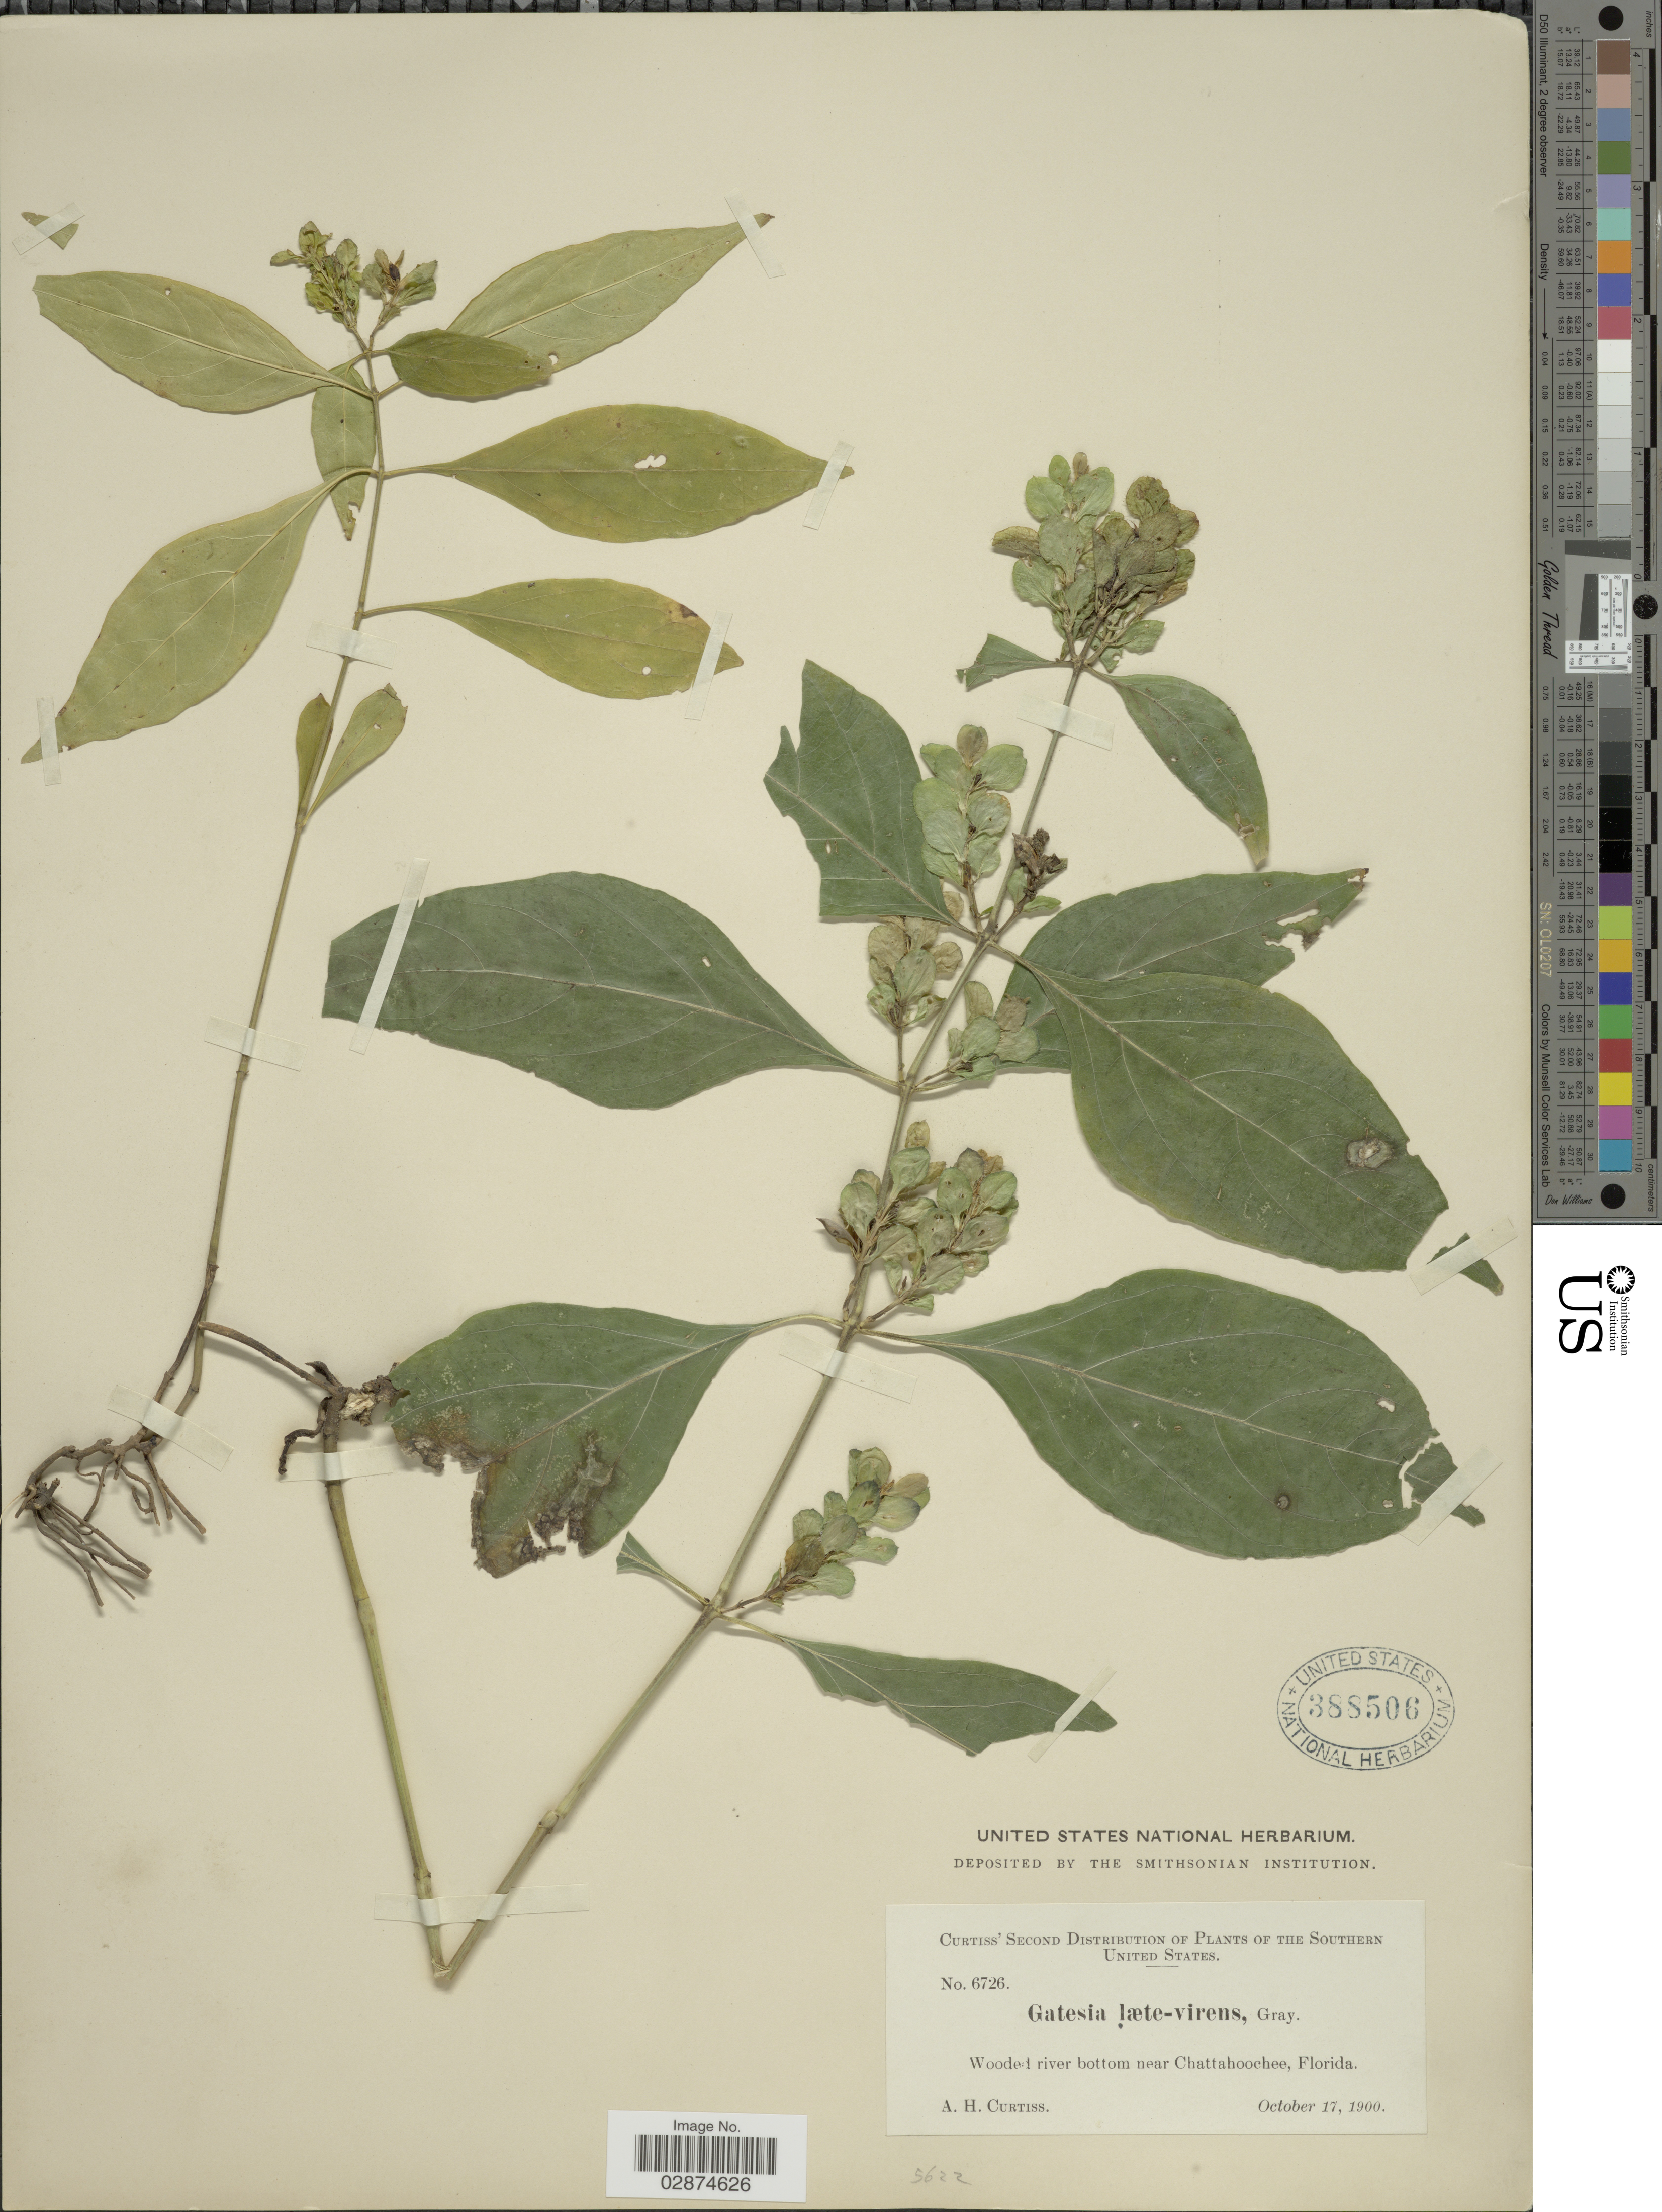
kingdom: Plantae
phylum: Tracheophyta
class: Magnoliopsida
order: Lamiales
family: Acanthaceae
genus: Yeatesia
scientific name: Yeatesia viridiflora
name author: (Nees) Small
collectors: A. Curtis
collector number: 6726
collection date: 1900-10-17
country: United States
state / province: Florida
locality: Southern United States. Wooded river bottom near Chattahoochee.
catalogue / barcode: US 388506